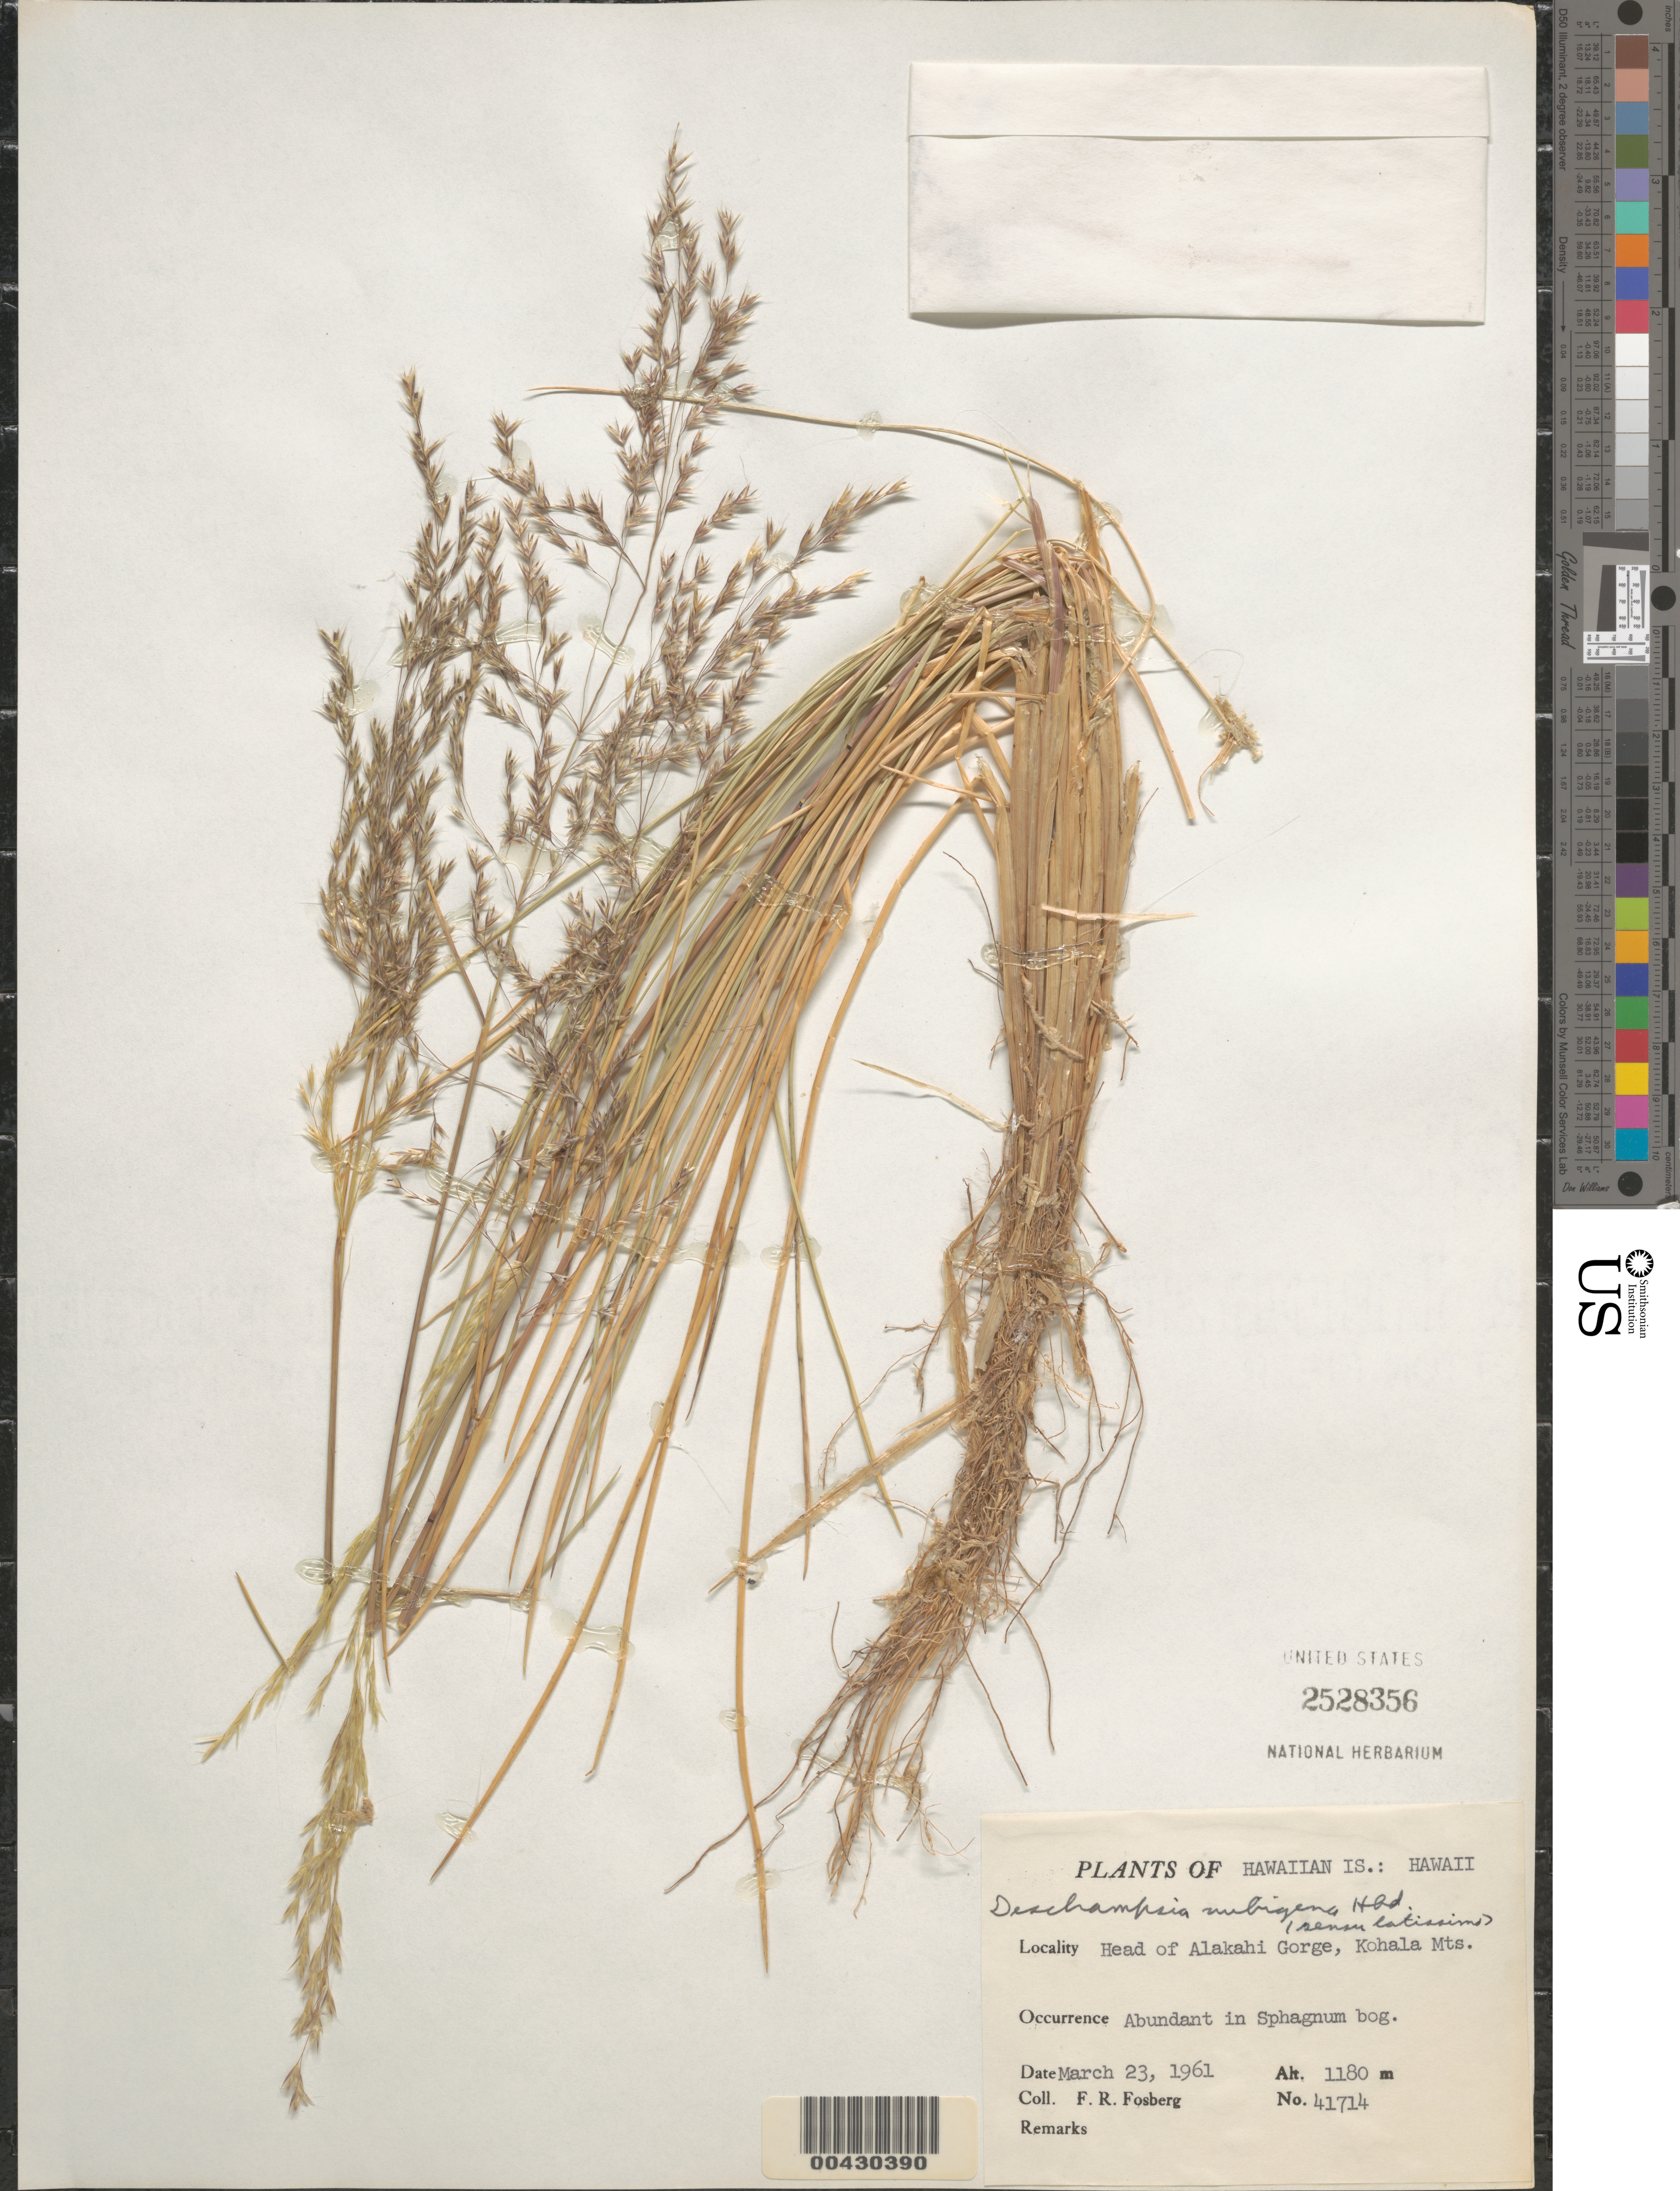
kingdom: Plantae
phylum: Tracheophyta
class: Liliopsida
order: Poales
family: Poaceae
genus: Deschampsia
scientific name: Deschampsia nubigena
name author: Hillebr.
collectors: F. R. Fosberg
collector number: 41714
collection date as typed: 23 Mar 1961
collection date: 1961-03-23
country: United States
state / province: Hawaii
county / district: Hawaii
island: Hawaii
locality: Head of Alakahi Gorge, Kohala Mts.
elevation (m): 1180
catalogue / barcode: US 2528356